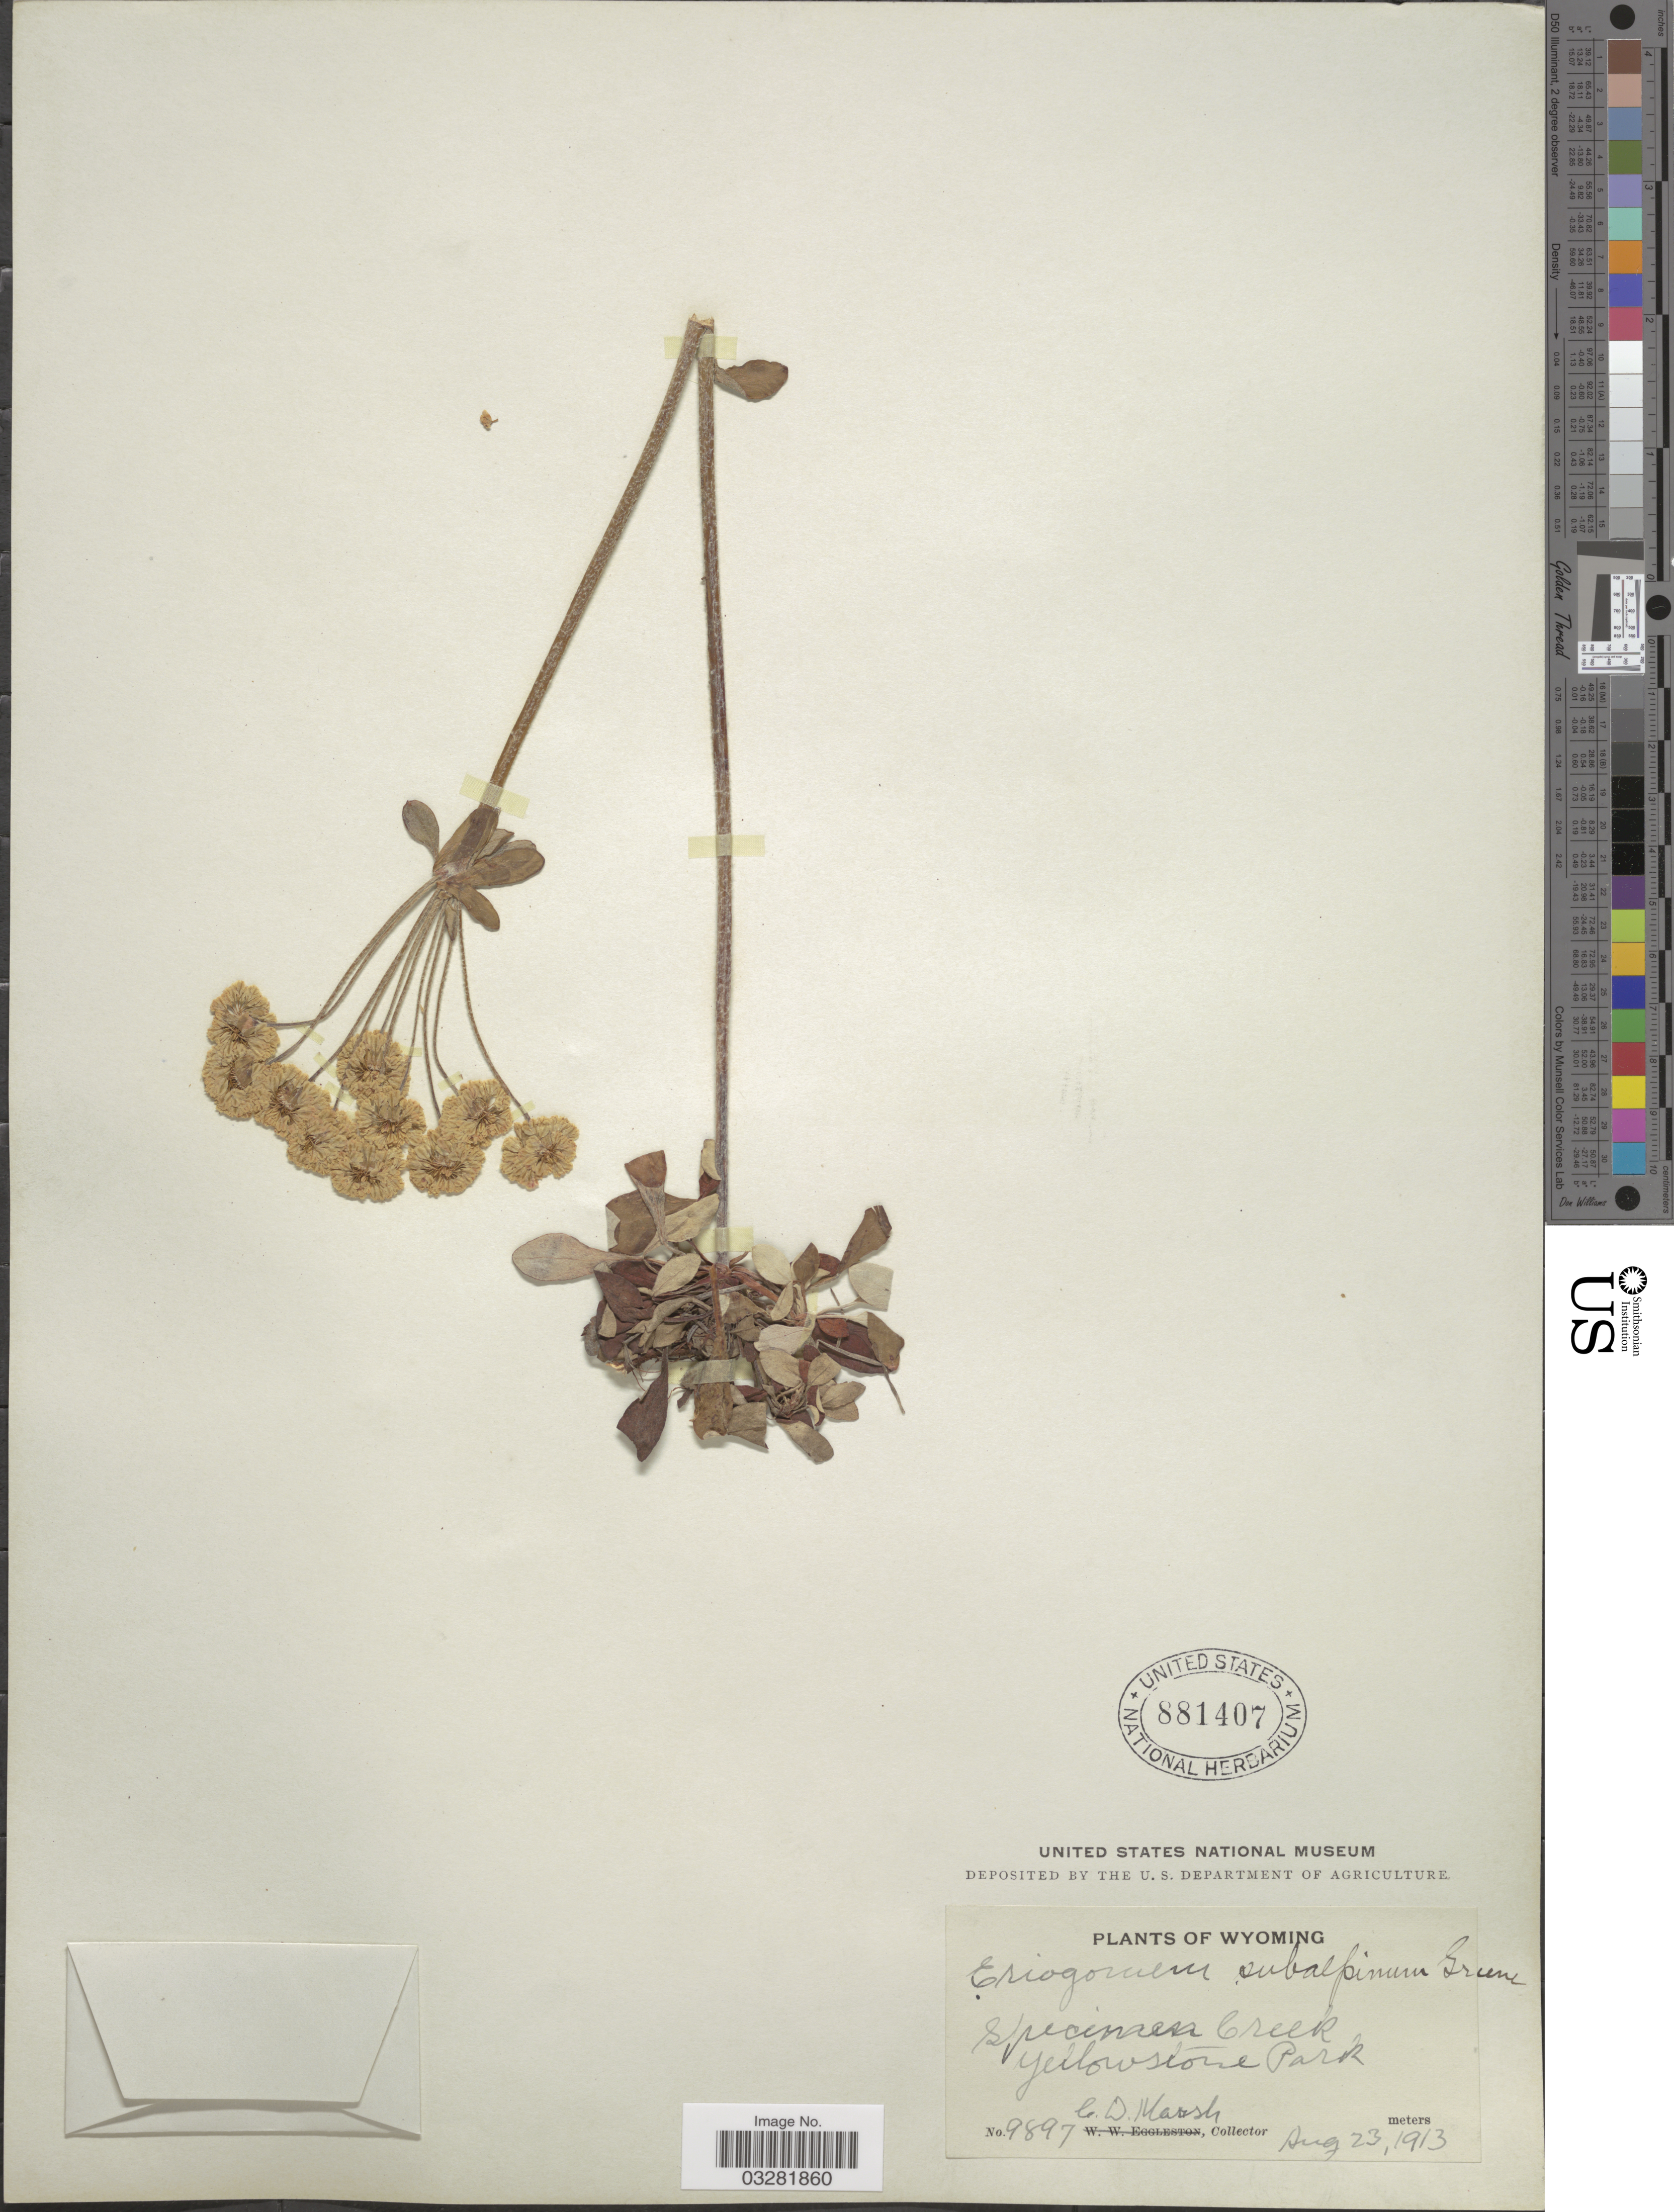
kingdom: Plantae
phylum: Tracheophyta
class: Magnoliopsida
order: Caryophyllales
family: Polygonaceae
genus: Eriogonum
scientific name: Eriogonum umbellatum var. subalpinum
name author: M.E. Jones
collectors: C. D. Marsh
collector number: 9897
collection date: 1913-08-23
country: United States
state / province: Wyoming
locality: Specimen Creek. Yellowstone Creek.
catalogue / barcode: US 881407